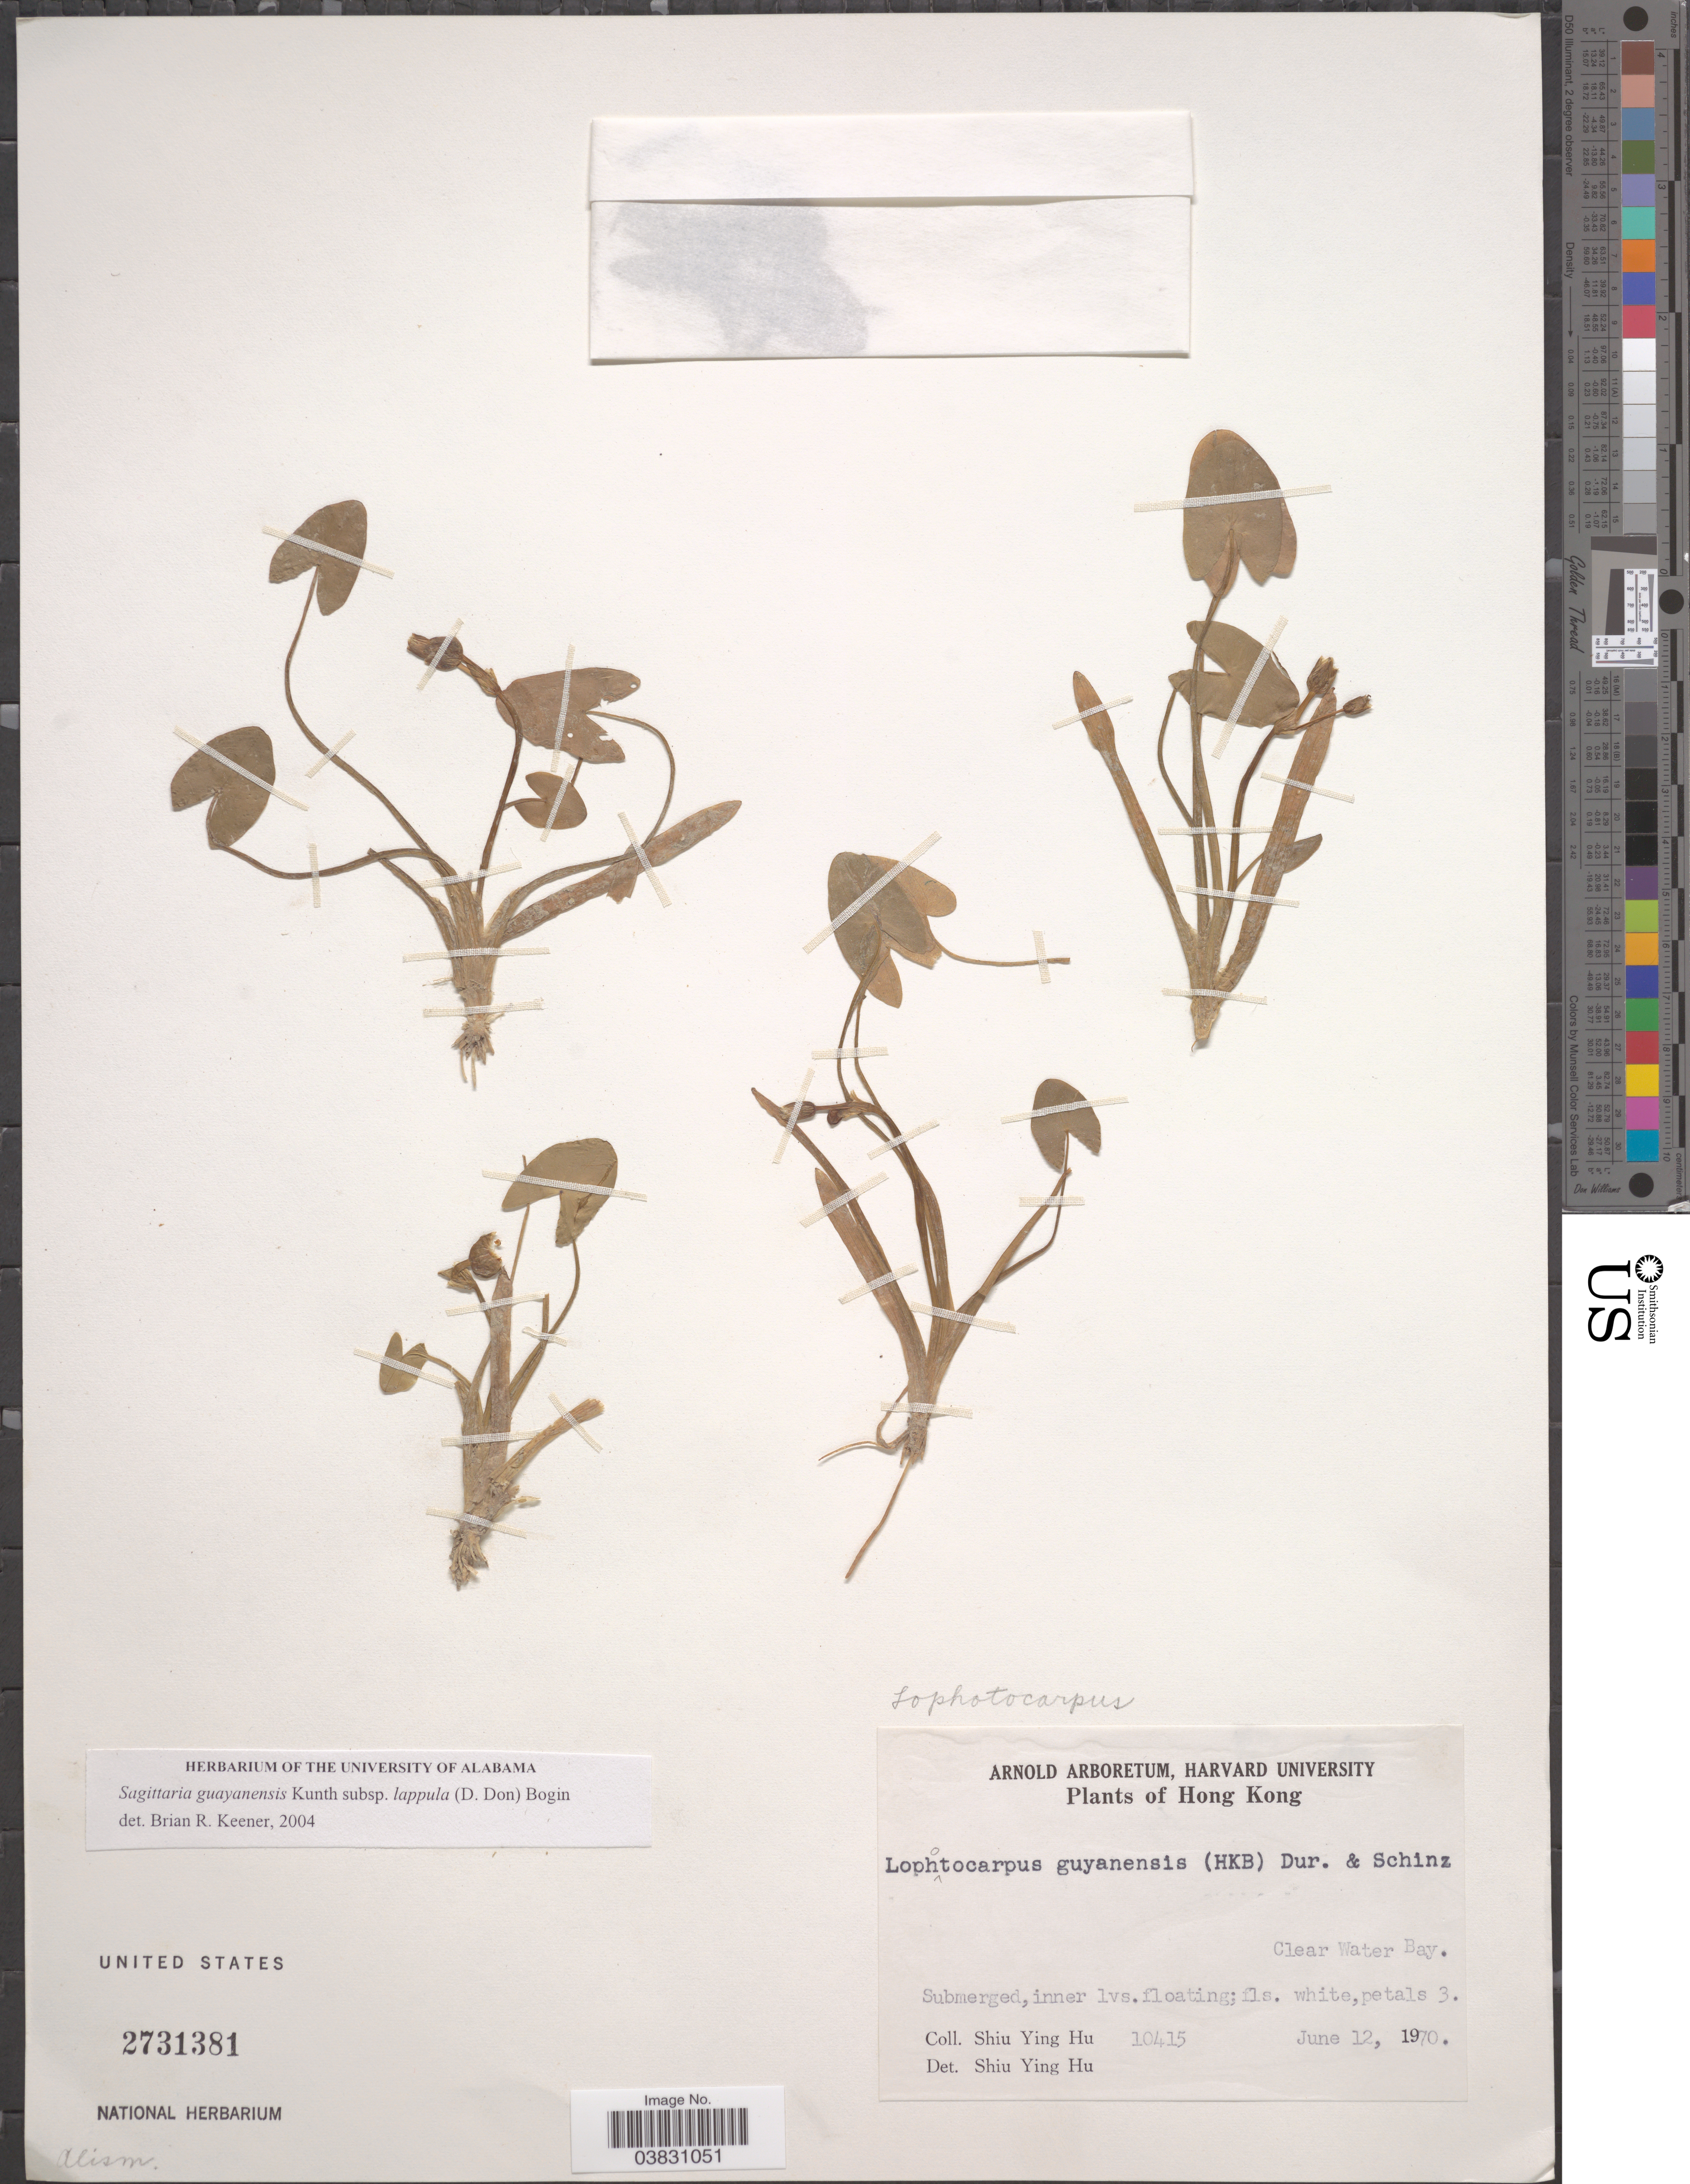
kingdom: Plantae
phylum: Tracheophyta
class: Liliopsida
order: Alismatales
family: Alismataceae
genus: Sagittaria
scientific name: Sagittaria guayanensis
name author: Kunth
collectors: S. Y. Hu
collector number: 10415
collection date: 1970-06-12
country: China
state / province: Hong Kong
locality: Clear Water Bay.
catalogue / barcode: US 2731381